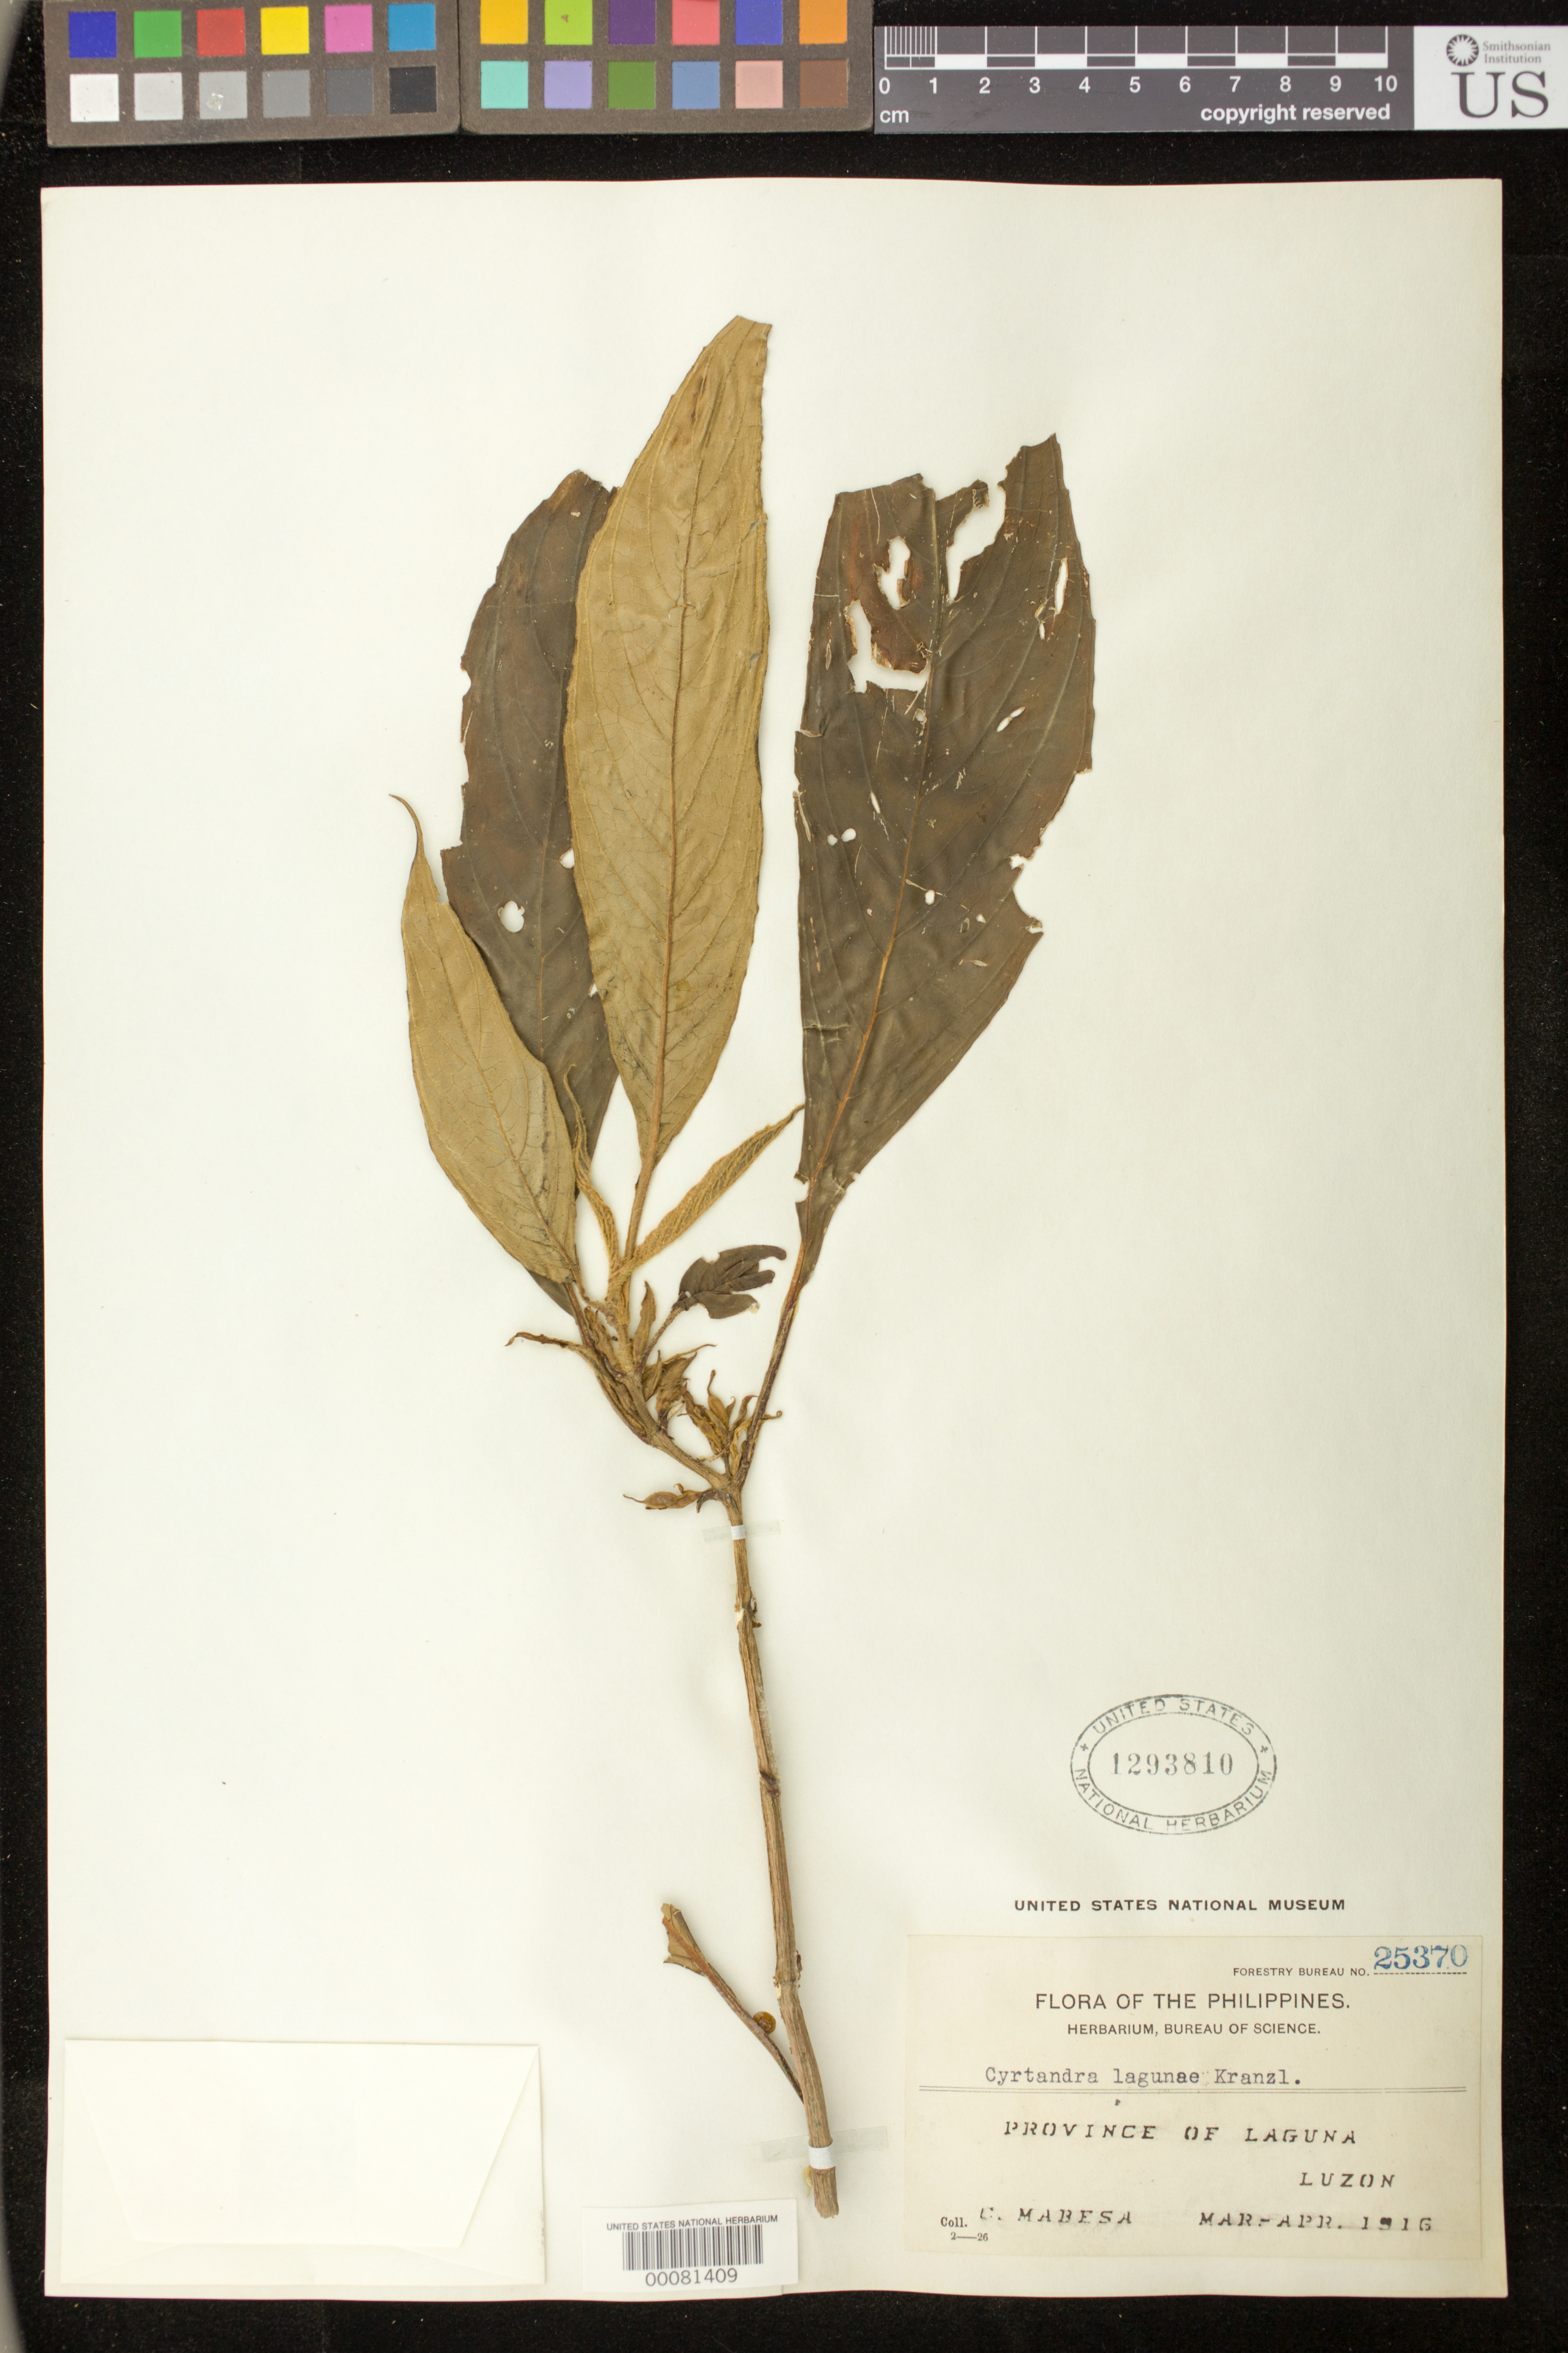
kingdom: Plantae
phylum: Tracheophyta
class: Magnoliopsida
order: Lamiales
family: Gesneriaceae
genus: Cyrtandra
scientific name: Cyrtandra lagunae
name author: Kraenzl.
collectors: C. Mabesa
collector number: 25370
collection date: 1916-03/1916-04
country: Philippines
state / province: Calabarzon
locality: Province of Laguna, Luzon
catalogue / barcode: US 1293810